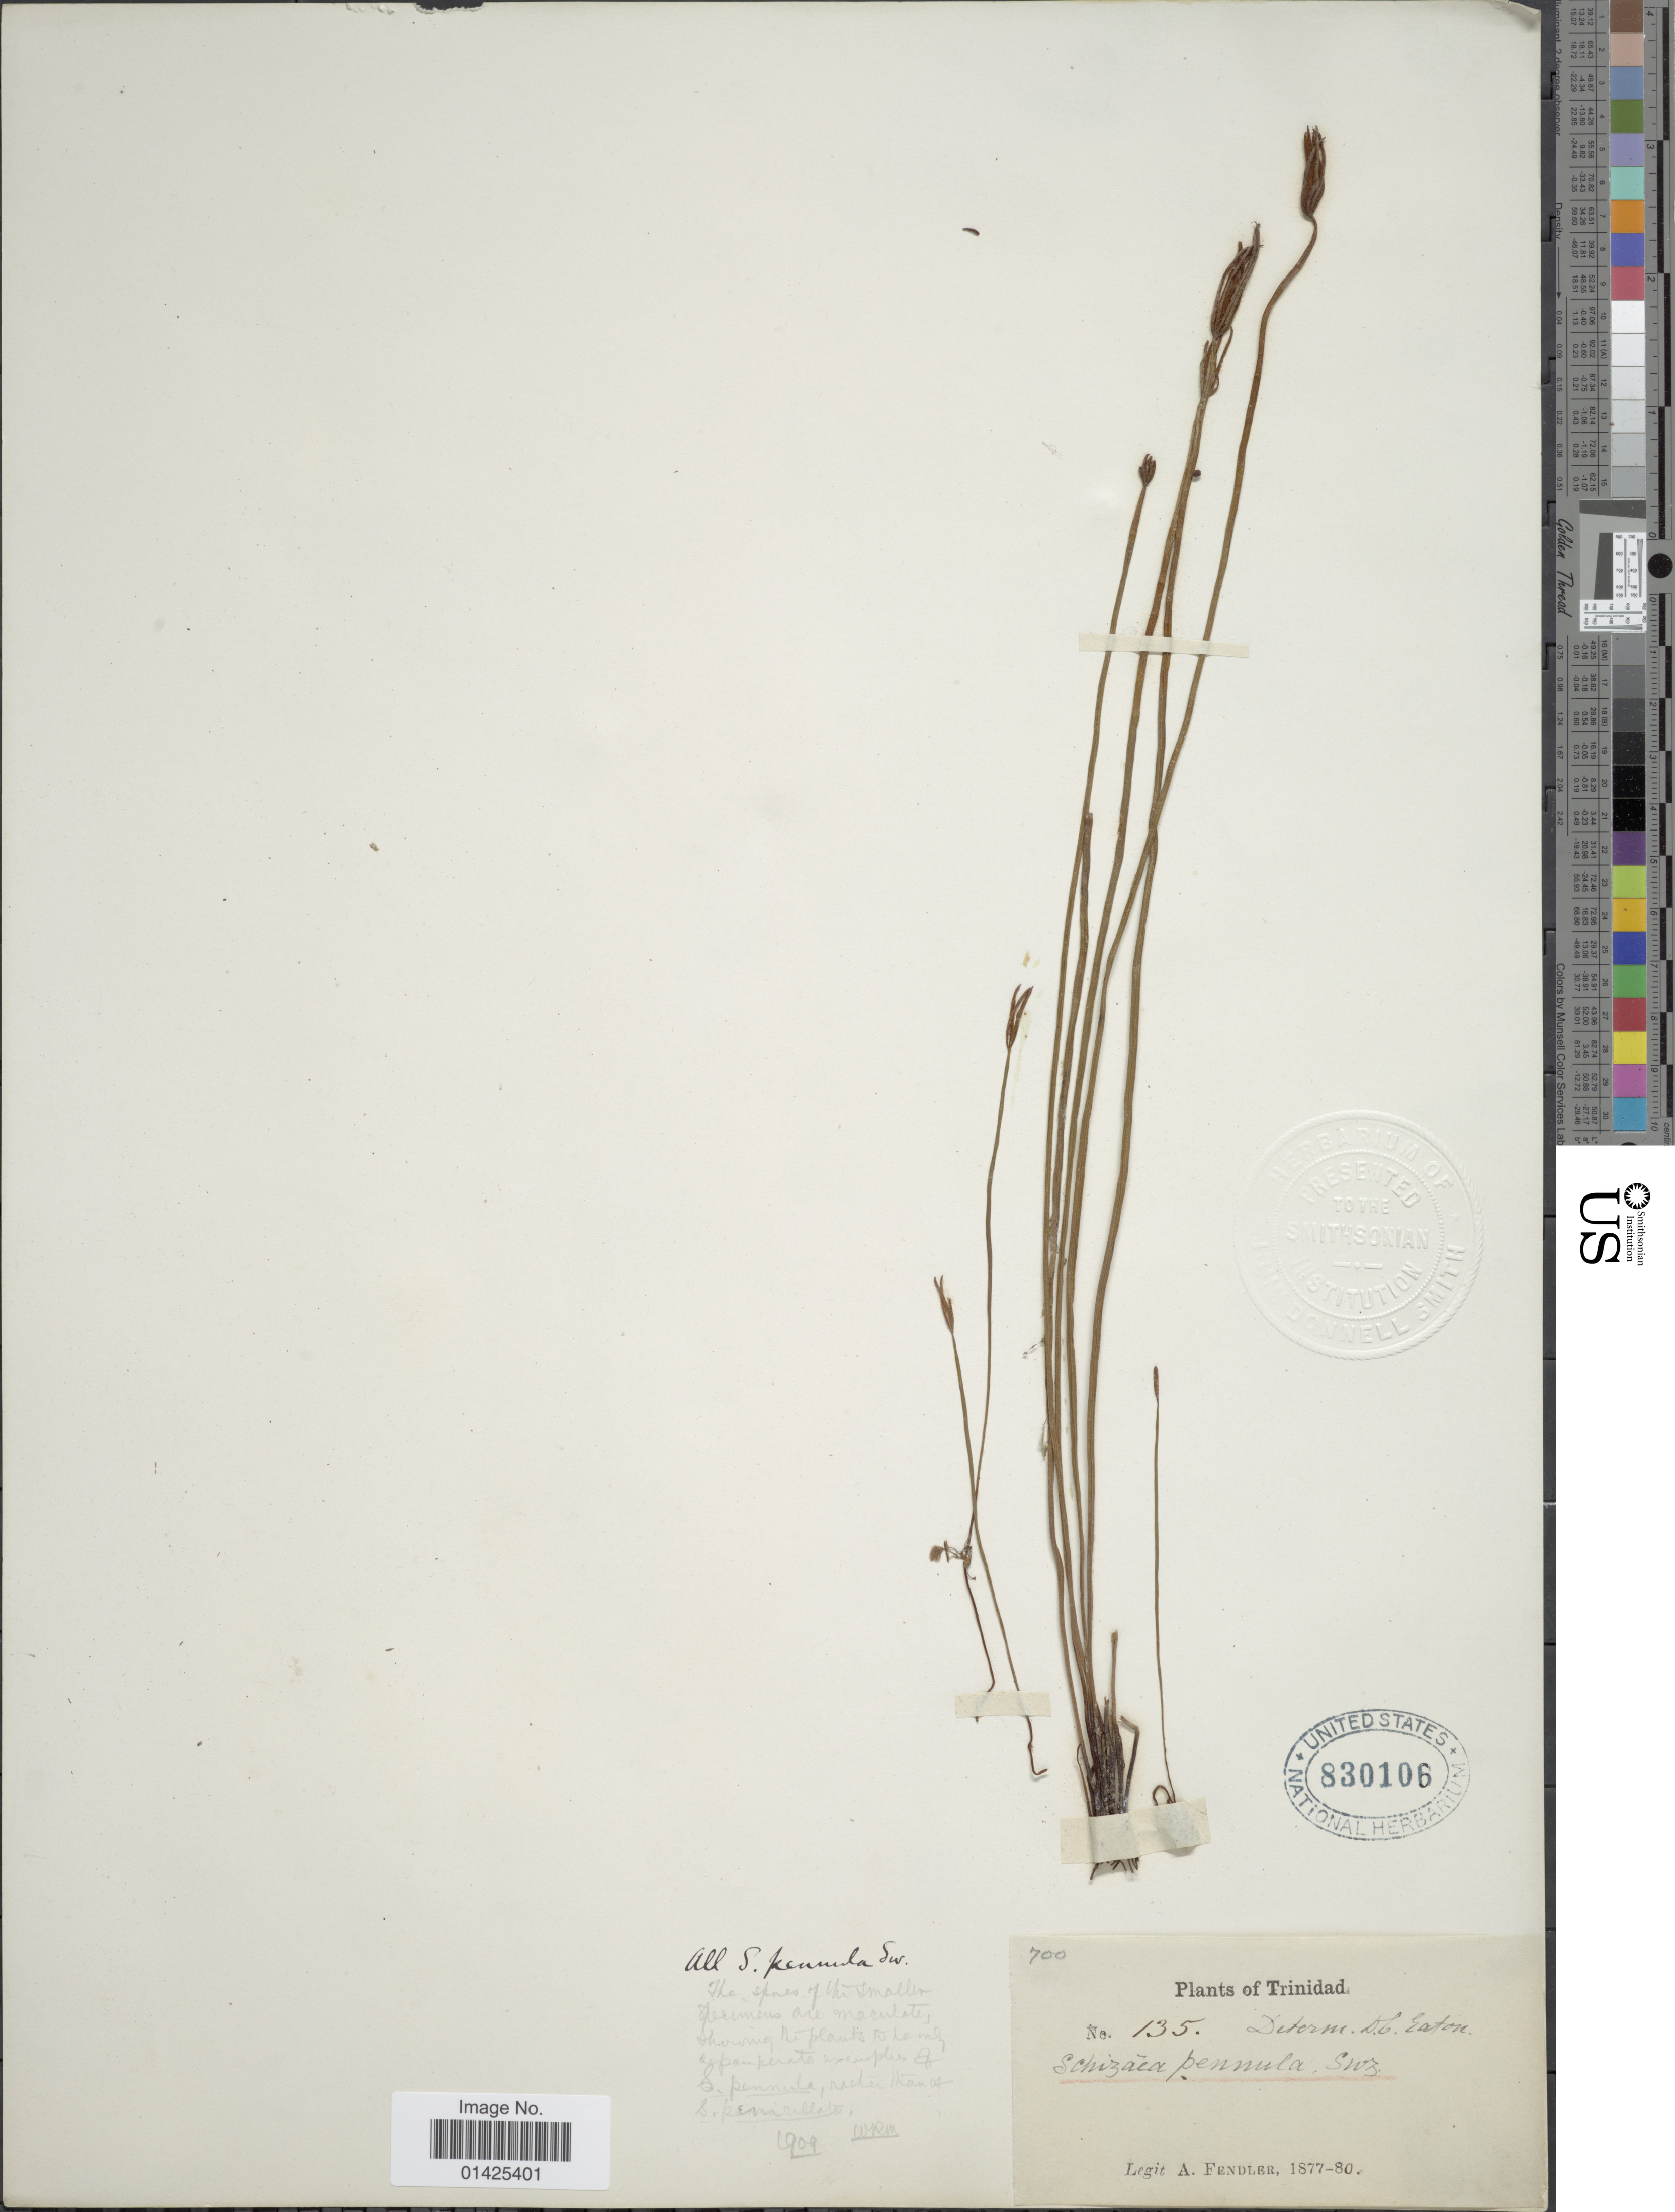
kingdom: Plantae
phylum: Tracheophyta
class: Polypodiopsida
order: Schizaeales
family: Schizaeaceae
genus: Actinostachys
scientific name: Actinostachys pennula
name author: (Sw.) Hook.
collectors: A. Fendler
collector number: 135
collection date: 1877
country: Trinidad and Tobago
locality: Trinidad.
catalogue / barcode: US 830106